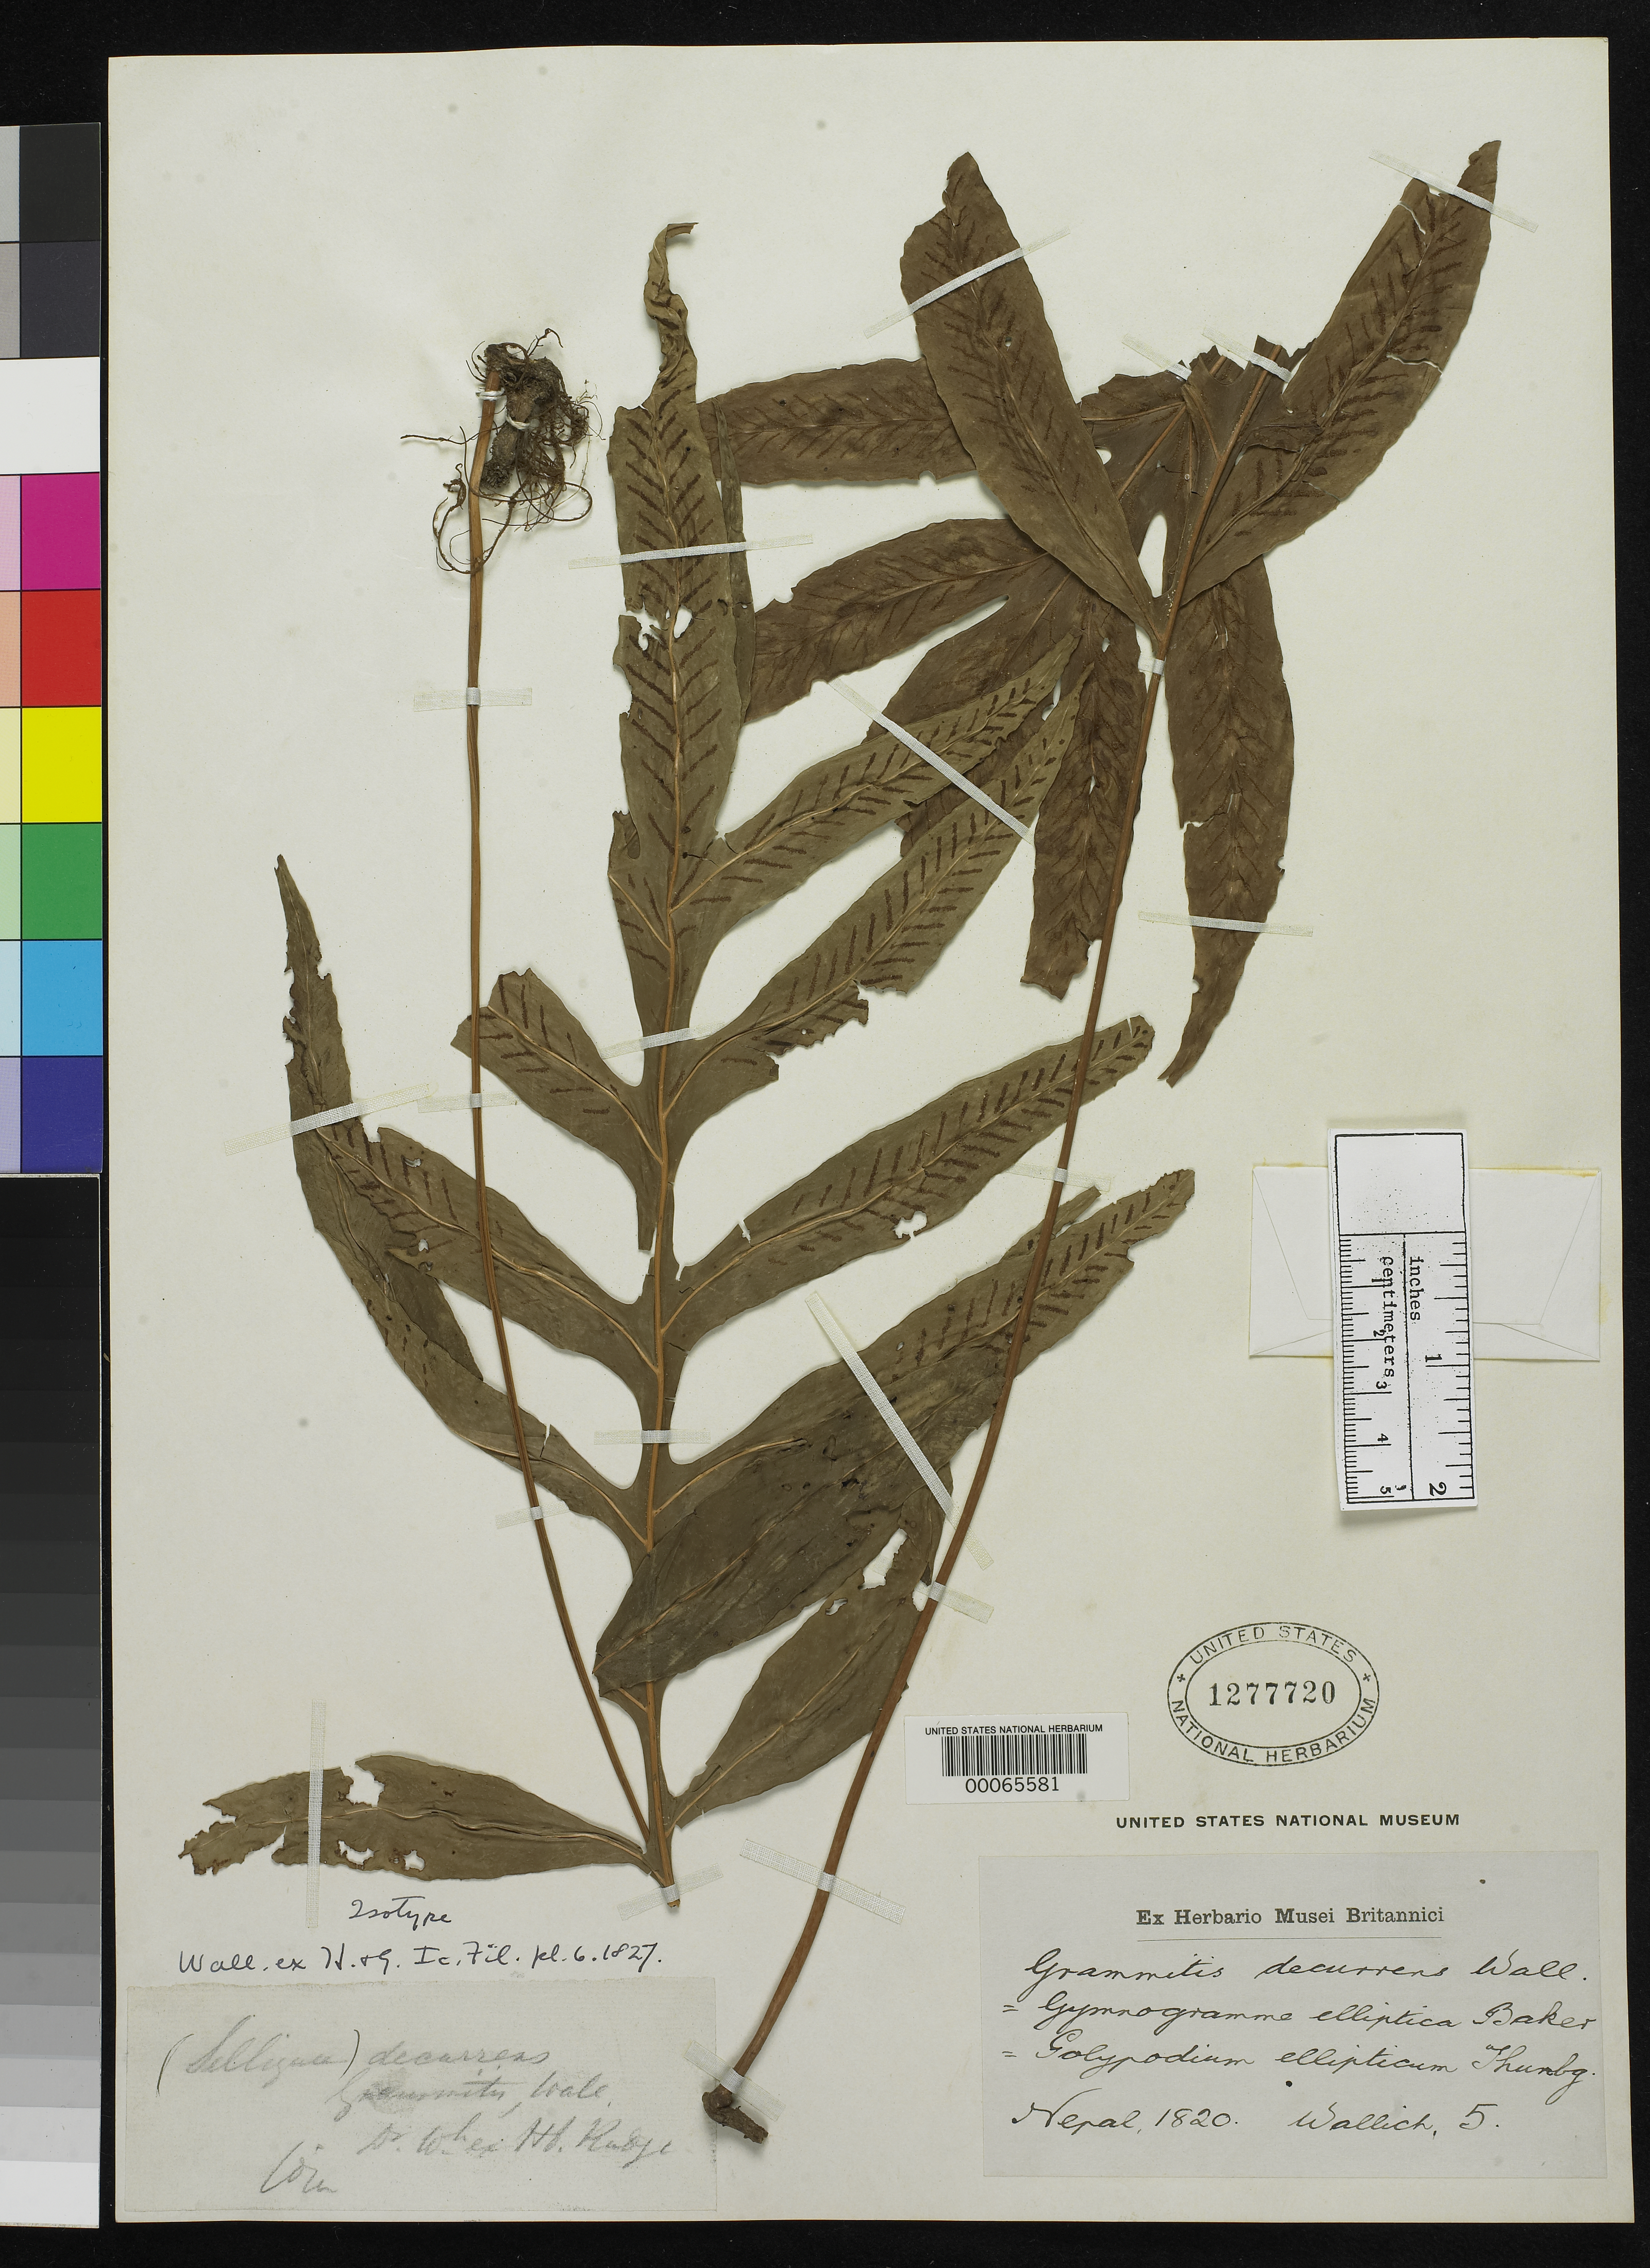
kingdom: Plantae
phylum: Tracheophyta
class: Polypodiopsida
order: Polypodiales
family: Polypodiaceae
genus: Grammitis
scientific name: Grammitis decurrens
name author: Wall. ex Hook. & Grev.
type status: Type Collection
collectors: N. Wallich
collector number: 5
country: Nepal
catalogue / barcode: US 1349413